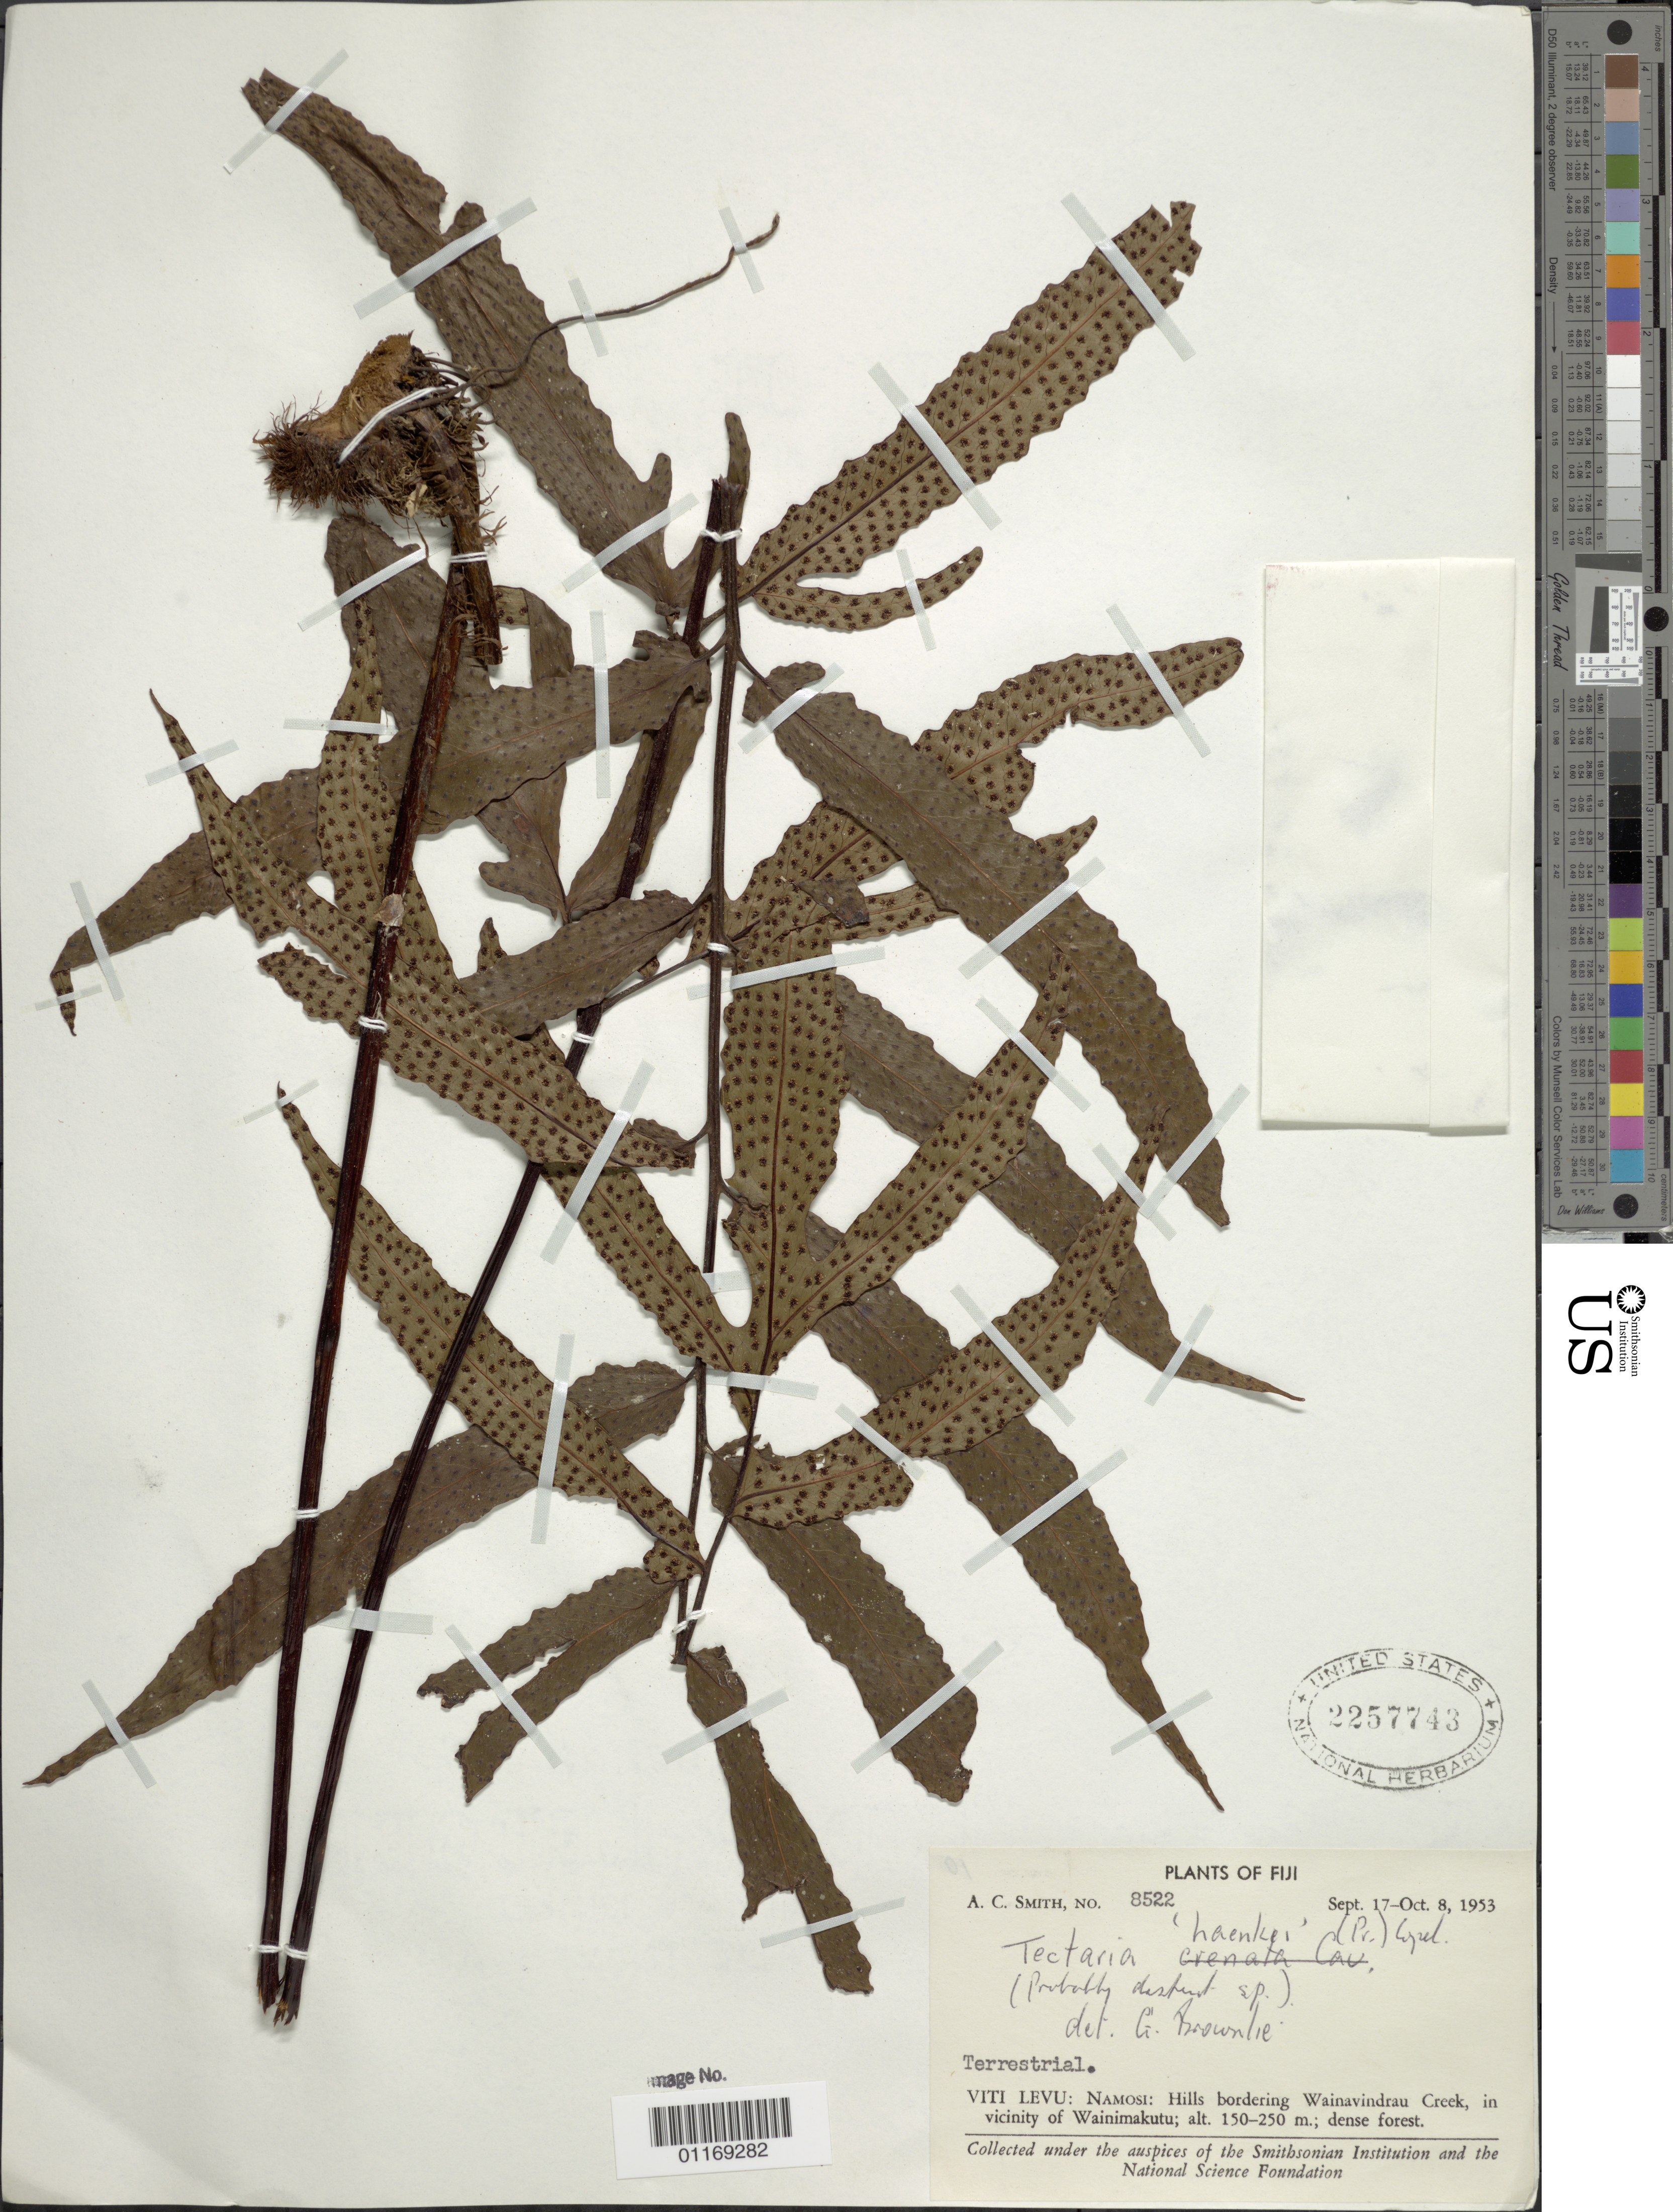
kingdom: Plantae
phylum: Tracheophyta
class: Polypodiopsida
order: Polypodiales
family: Tectariaceae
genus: Tectaria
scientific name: Tectaria haenkei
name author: (C. Presl) Copel.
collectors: A. C. Smith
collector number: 8522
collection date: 1953-09-17/1953-10-08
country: Fiji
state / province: Central Division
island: Viti Levu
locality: Hills bordering Wainavindrau Creek, in vicinity of Wainimakutu, Namosi Prov., Viti Levu, Fiji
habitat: Dense forest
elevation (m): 150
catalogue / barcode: US 2257743